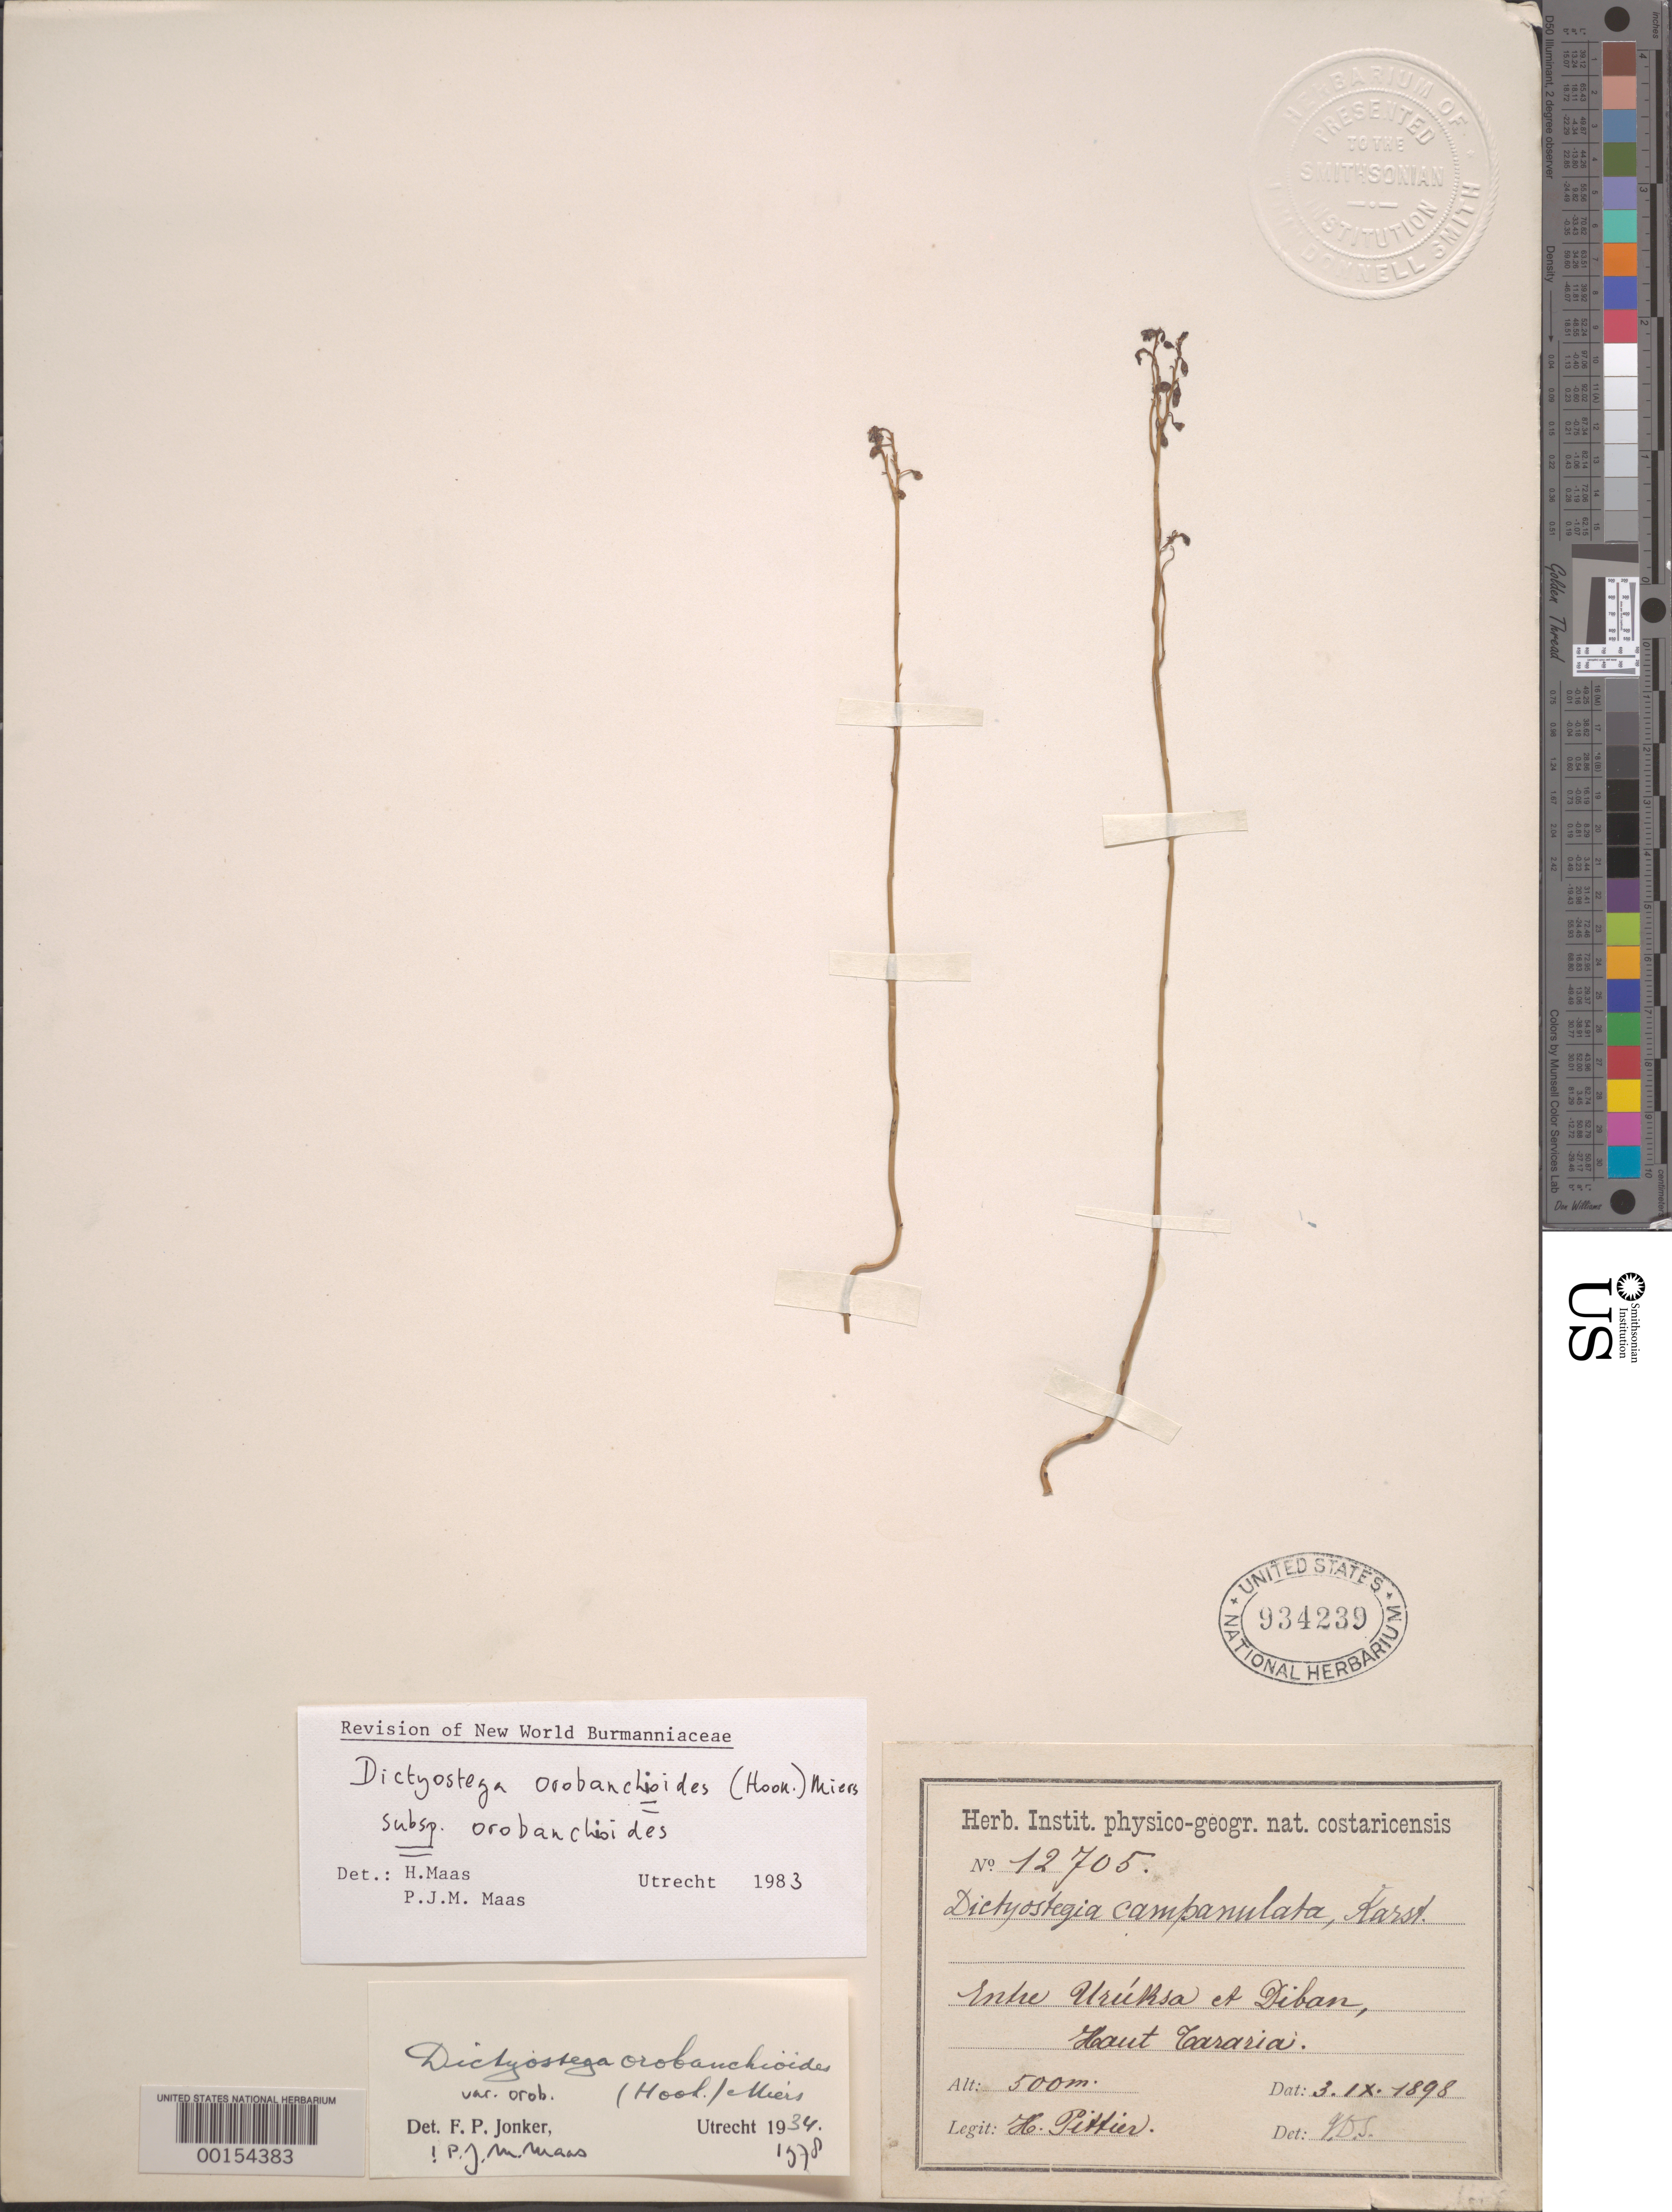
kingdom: Plantae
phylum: Tracheophyta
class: Liliopsida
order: Dioscoreales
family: Burmanniaceae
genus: Dictyostega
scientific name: Dictyostega orobanchoides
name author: (Hook.) Miers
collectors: H. F. Pittier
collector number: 12705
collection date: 1898-09-03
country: Costa Rica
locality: Entre Urúksa et Diban, Haut Tararia.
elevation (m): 500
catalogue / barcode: US 934239